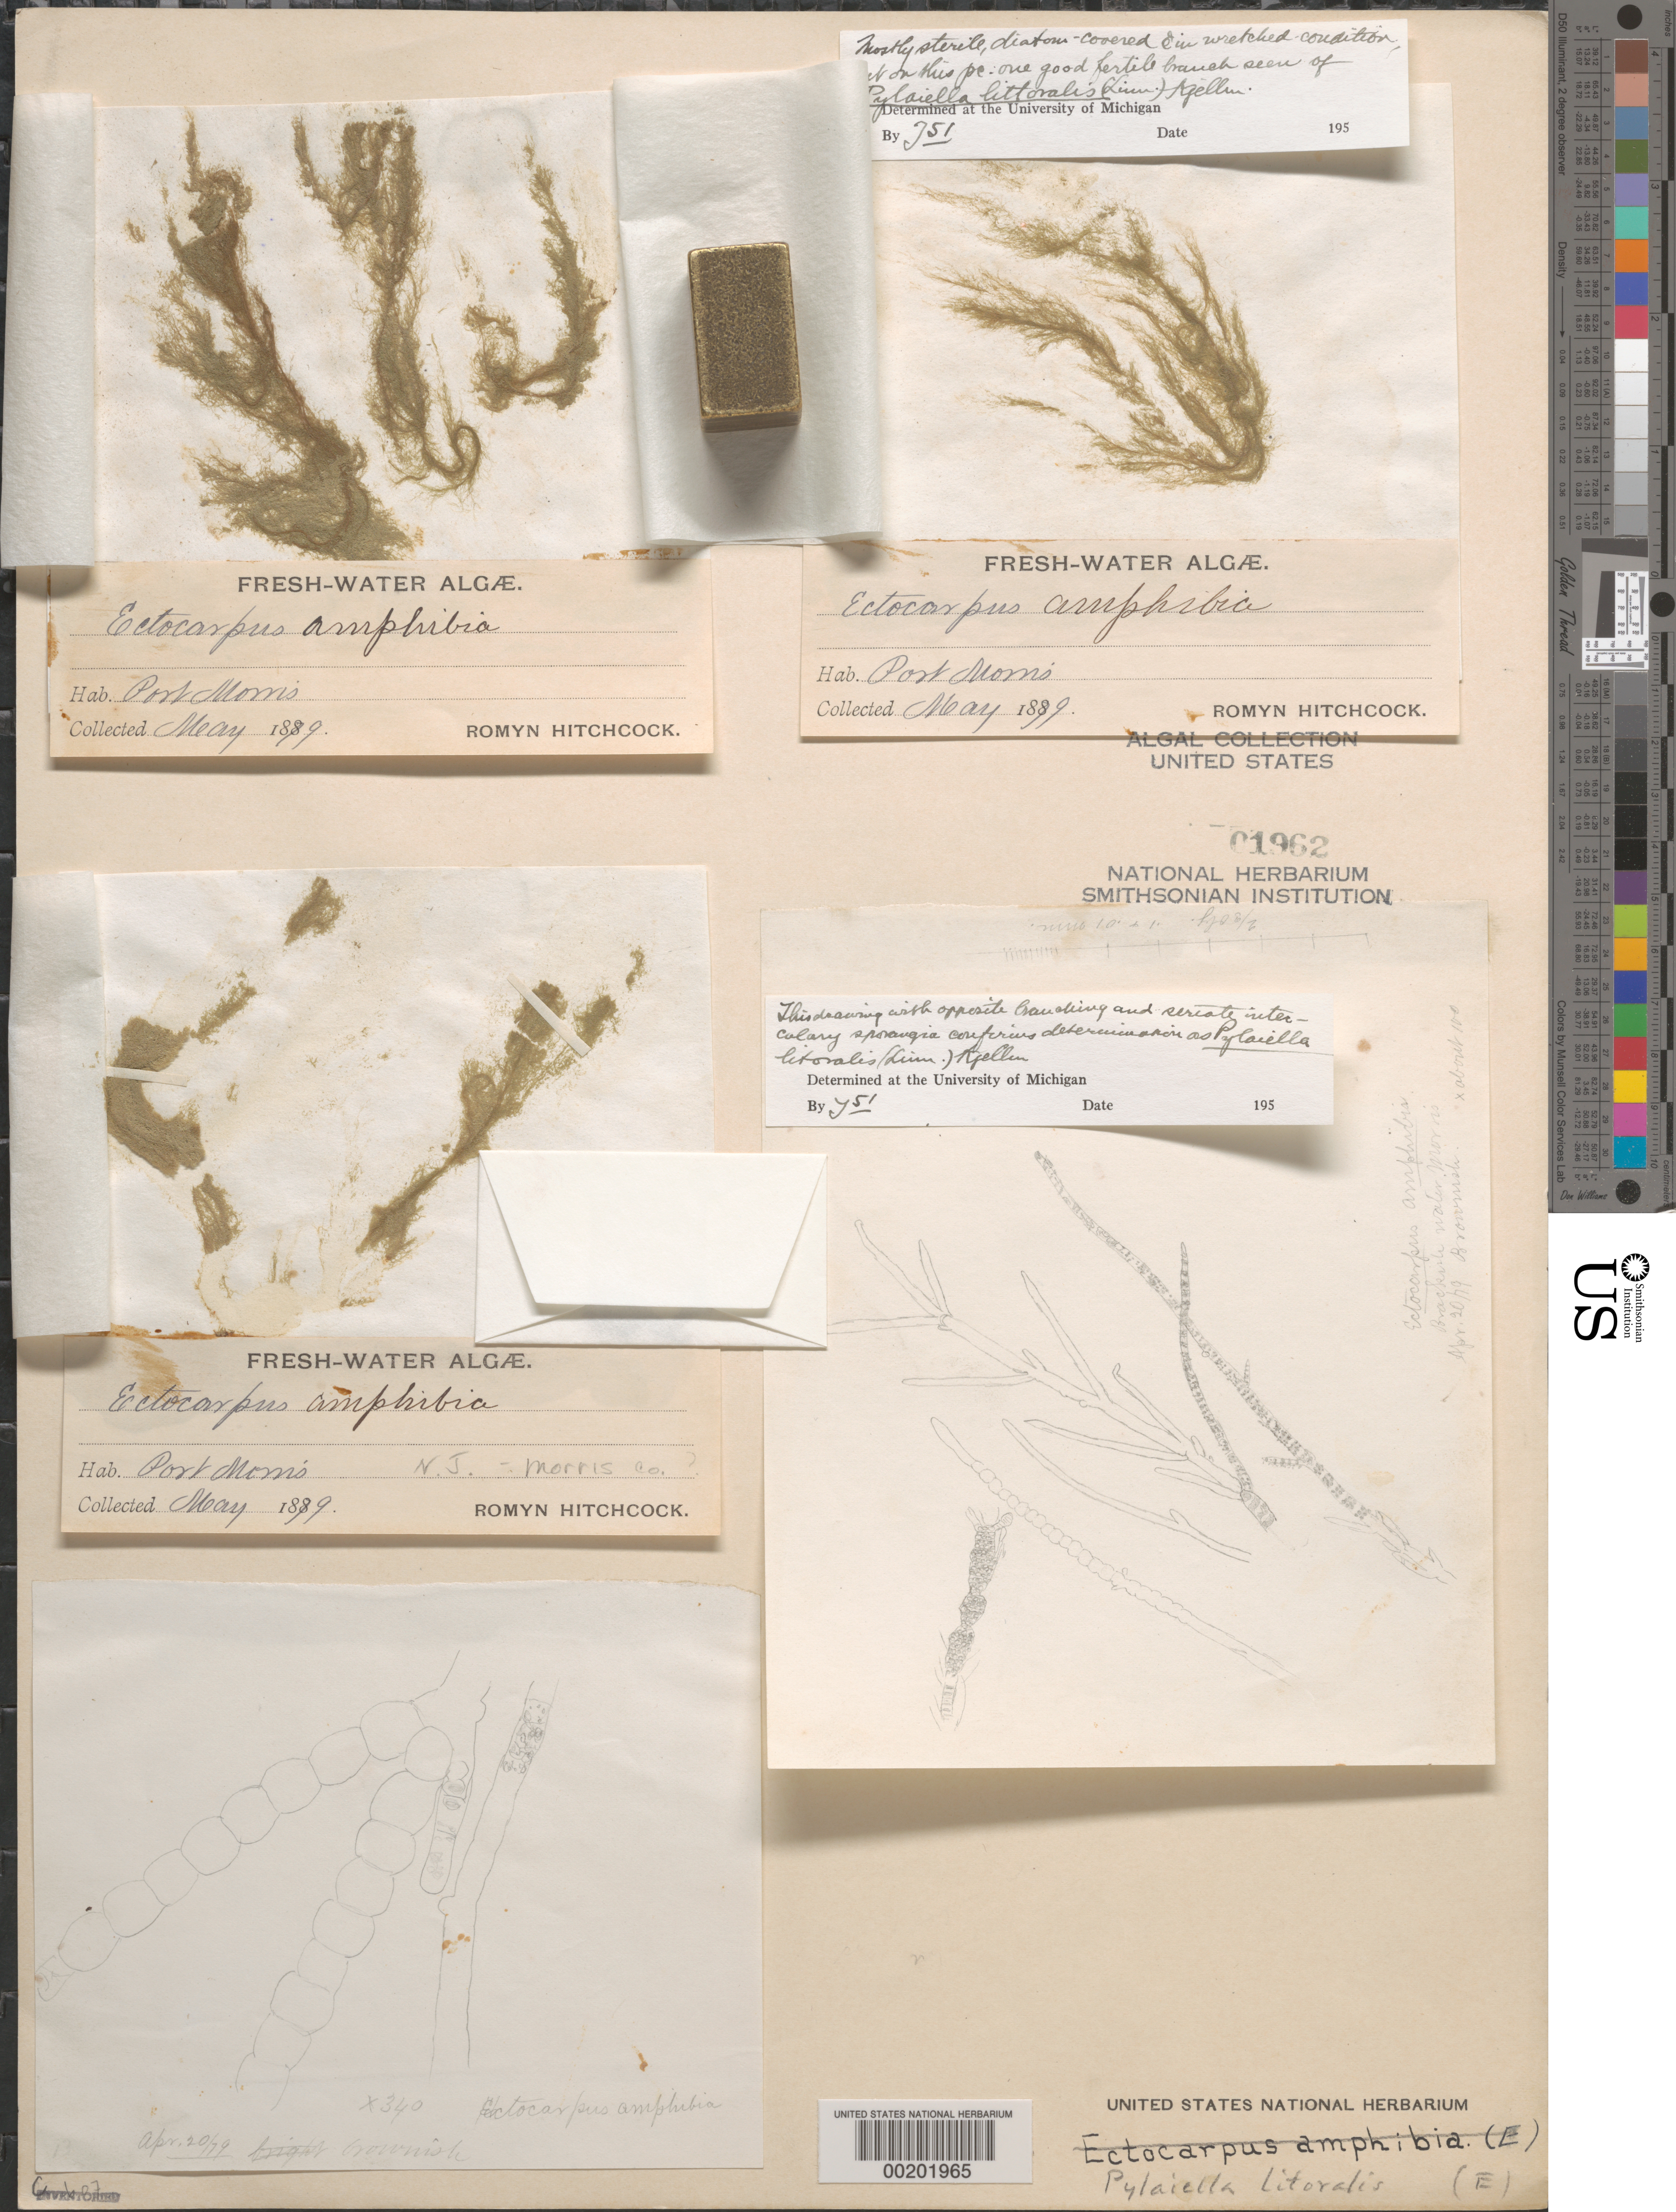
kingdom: Chromista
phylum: Ochrophyta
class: Phaeophyceae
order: Ectocarpales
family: Acinetosporaceae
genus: Pylaiella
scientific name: Pylaiella litoralis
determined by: Taylor, William R.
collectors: R. Hitchcock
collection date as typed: May 1879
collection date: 1879-05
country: United States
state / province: New Jersey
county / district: Morris County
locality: Port Morris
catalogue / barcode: US 1962